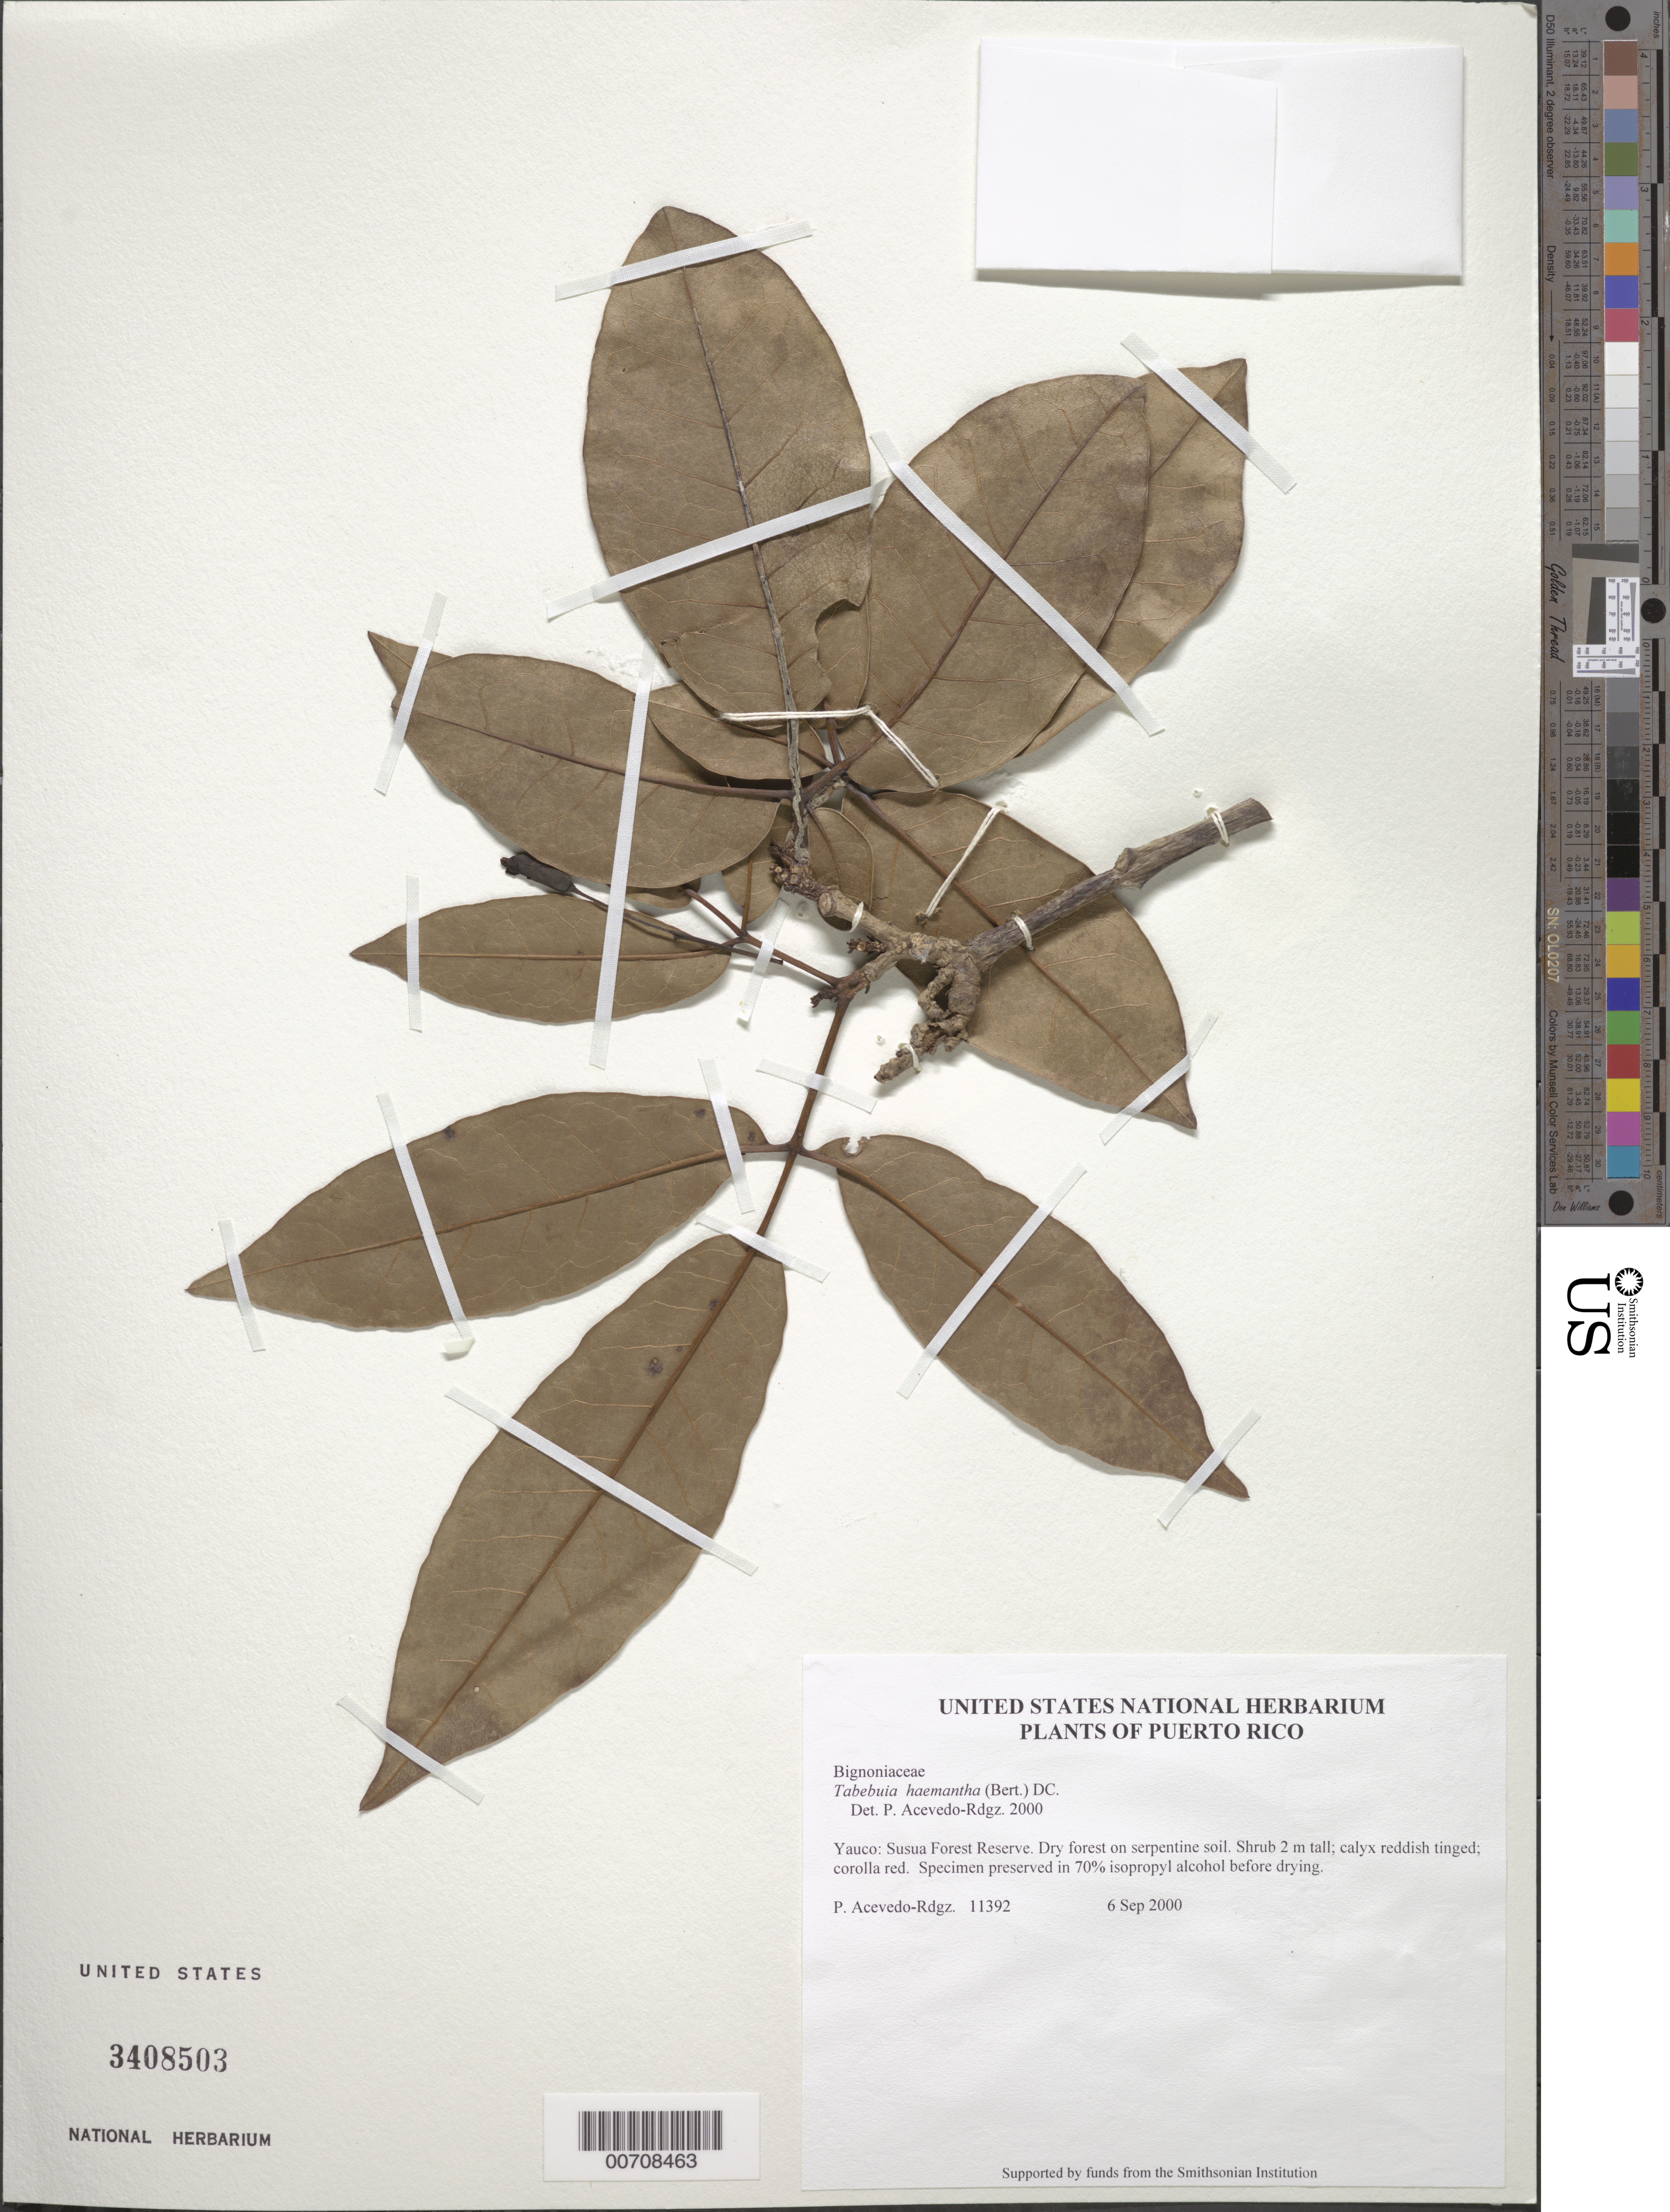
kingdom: Plantae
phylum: Tracheophyta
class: Magnoliopsida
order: Lamiales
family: Bignoniaceae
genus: Tabebuia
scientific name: Tabebuia haemantha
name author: (Bertero ex Spreng.) DC.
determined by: Acevedo-Rodríguez, P., (BOT), Smithsonian Institution - National Museum of Natural History (UNITED STATES)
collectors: P. Acevedo-Rodr.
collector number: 11392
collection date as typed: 06 Sep 2000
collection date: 2000-09-06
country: Puerto Rico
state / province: Yauco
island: Puerto Rico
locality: Yauco: Susua Forest Reserve.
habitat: Dry forest on serpentine soil.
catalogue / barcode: US 3408503